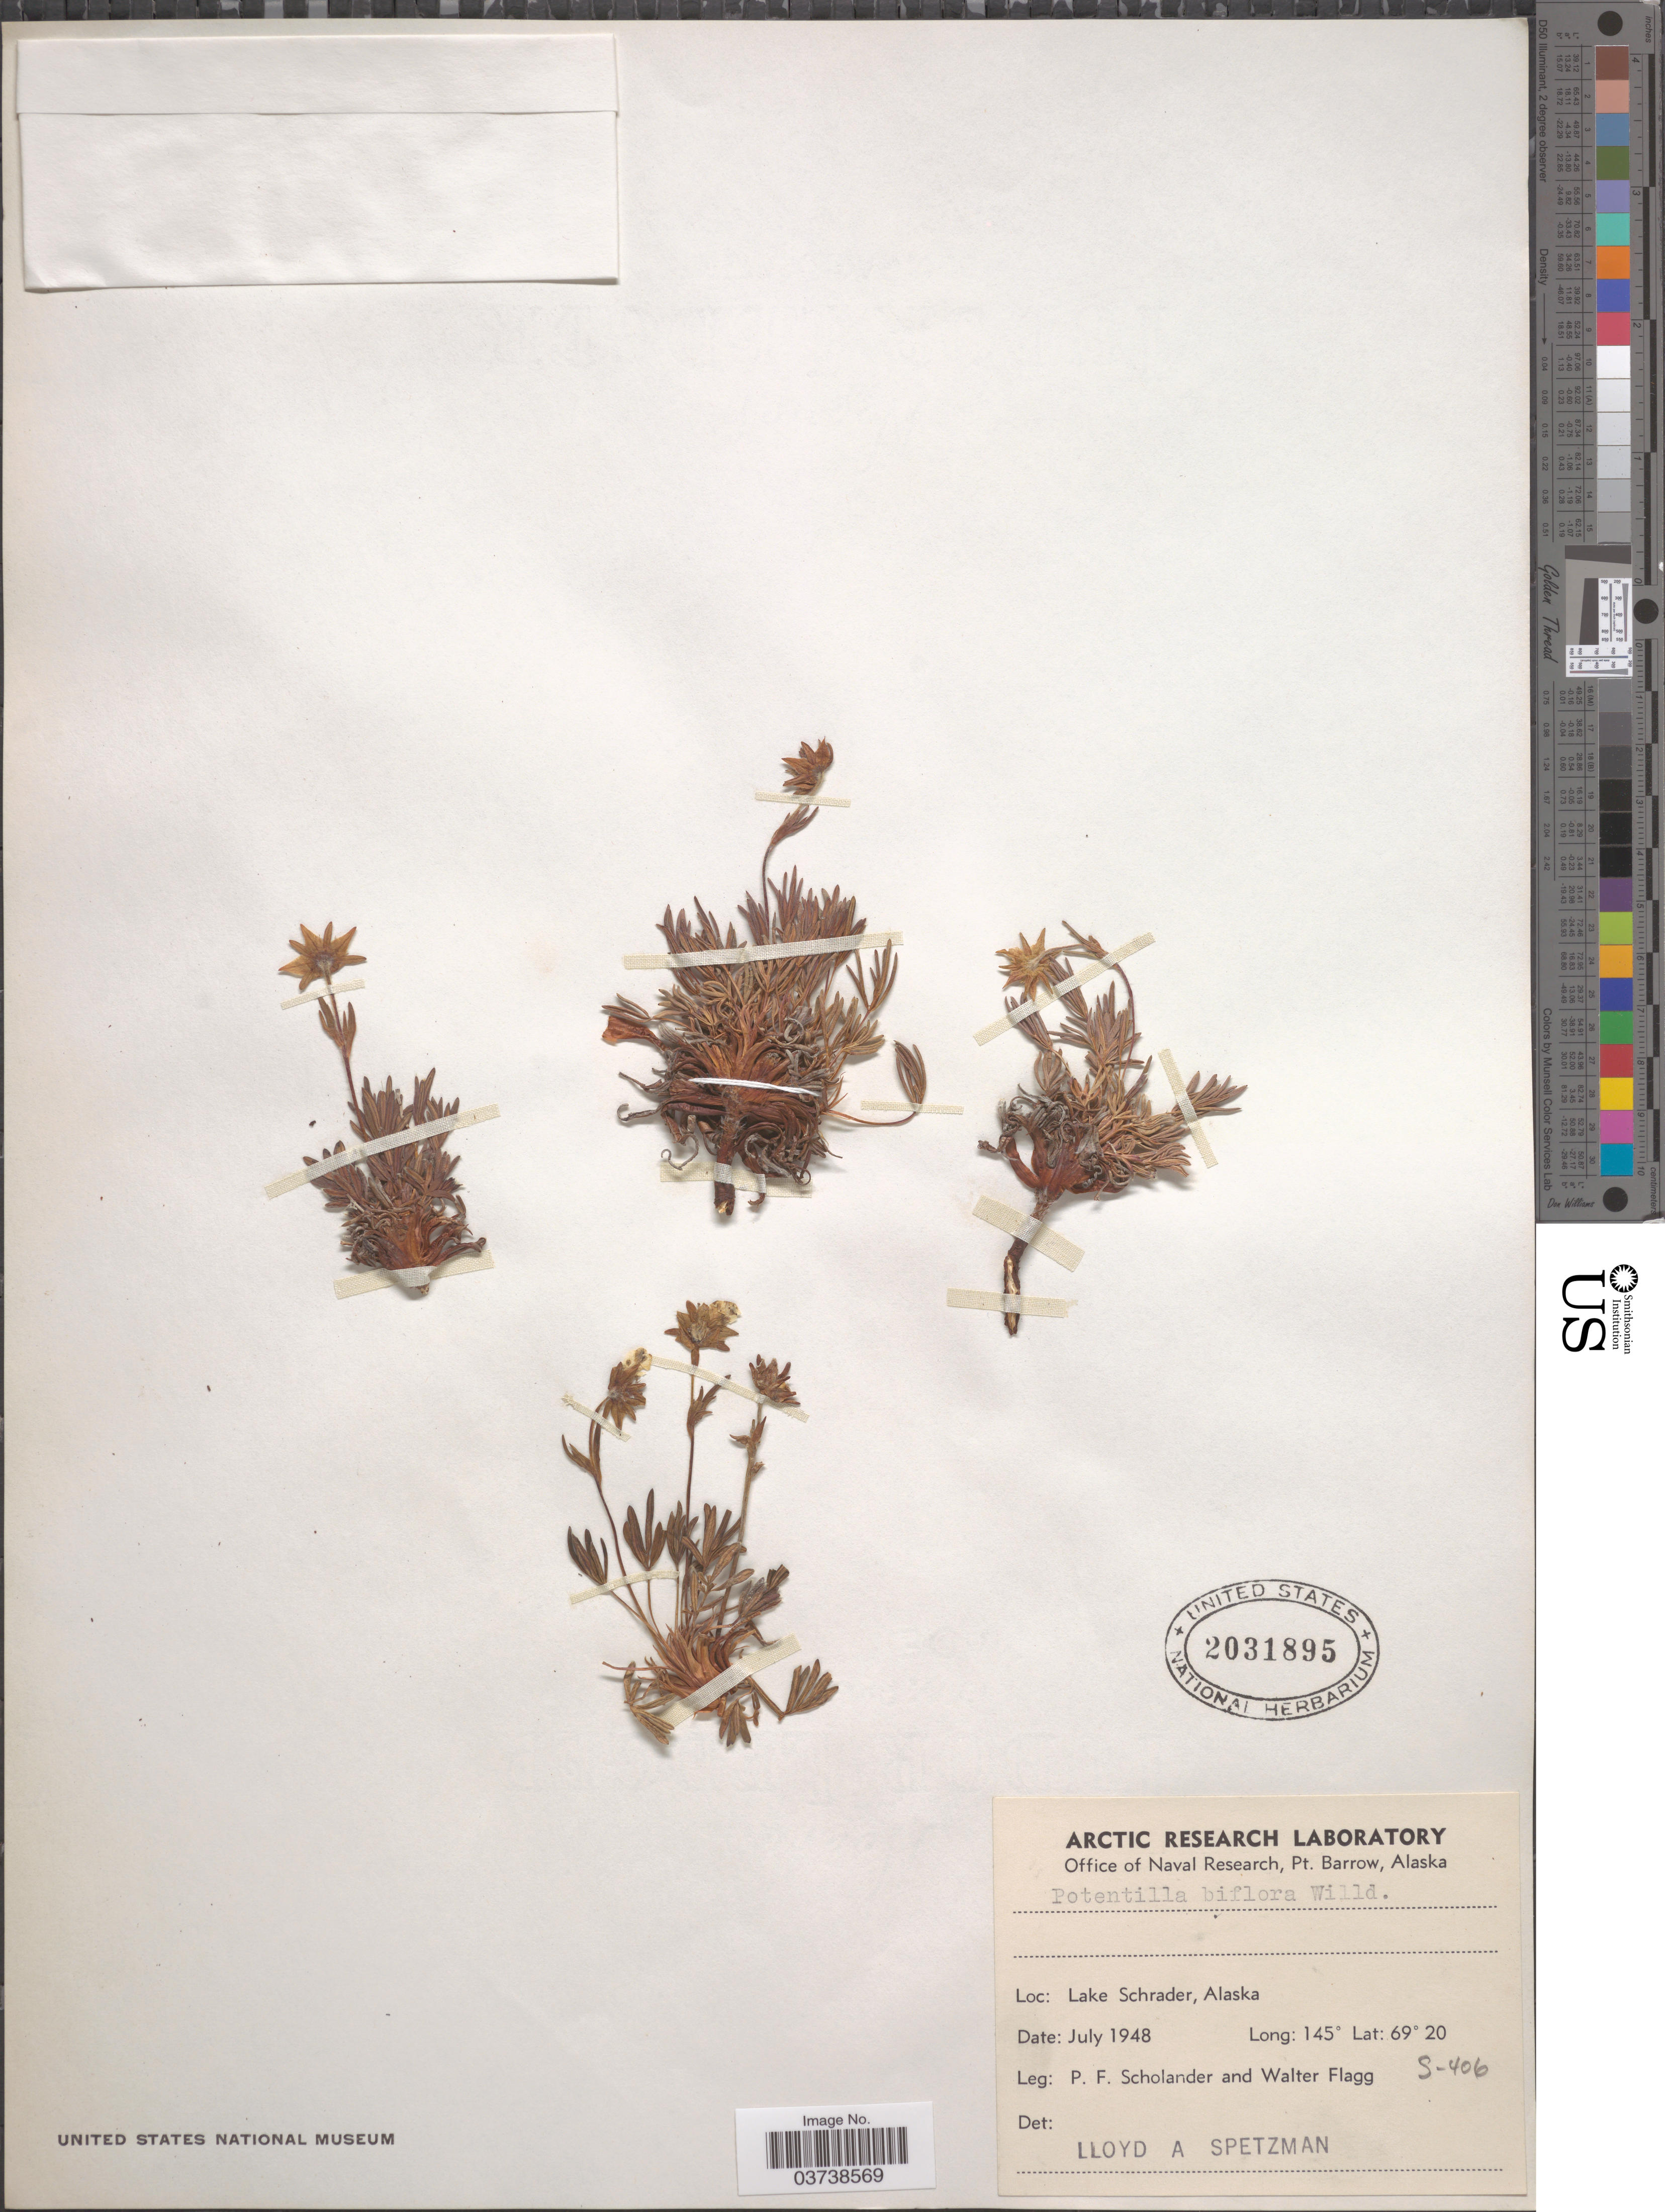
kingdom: Plantae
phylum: Tracheophyta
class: Magnoliopsida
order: Rosales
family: Rosaceae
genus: Potentilla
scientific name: Potentilla biflora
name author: Willd. ex Schltdl.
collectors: P. Scholander & W. Flagg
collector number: S-406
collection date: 1948-07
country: United States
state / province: Alaska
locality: Lake Schrader.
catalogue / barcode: US 2031895